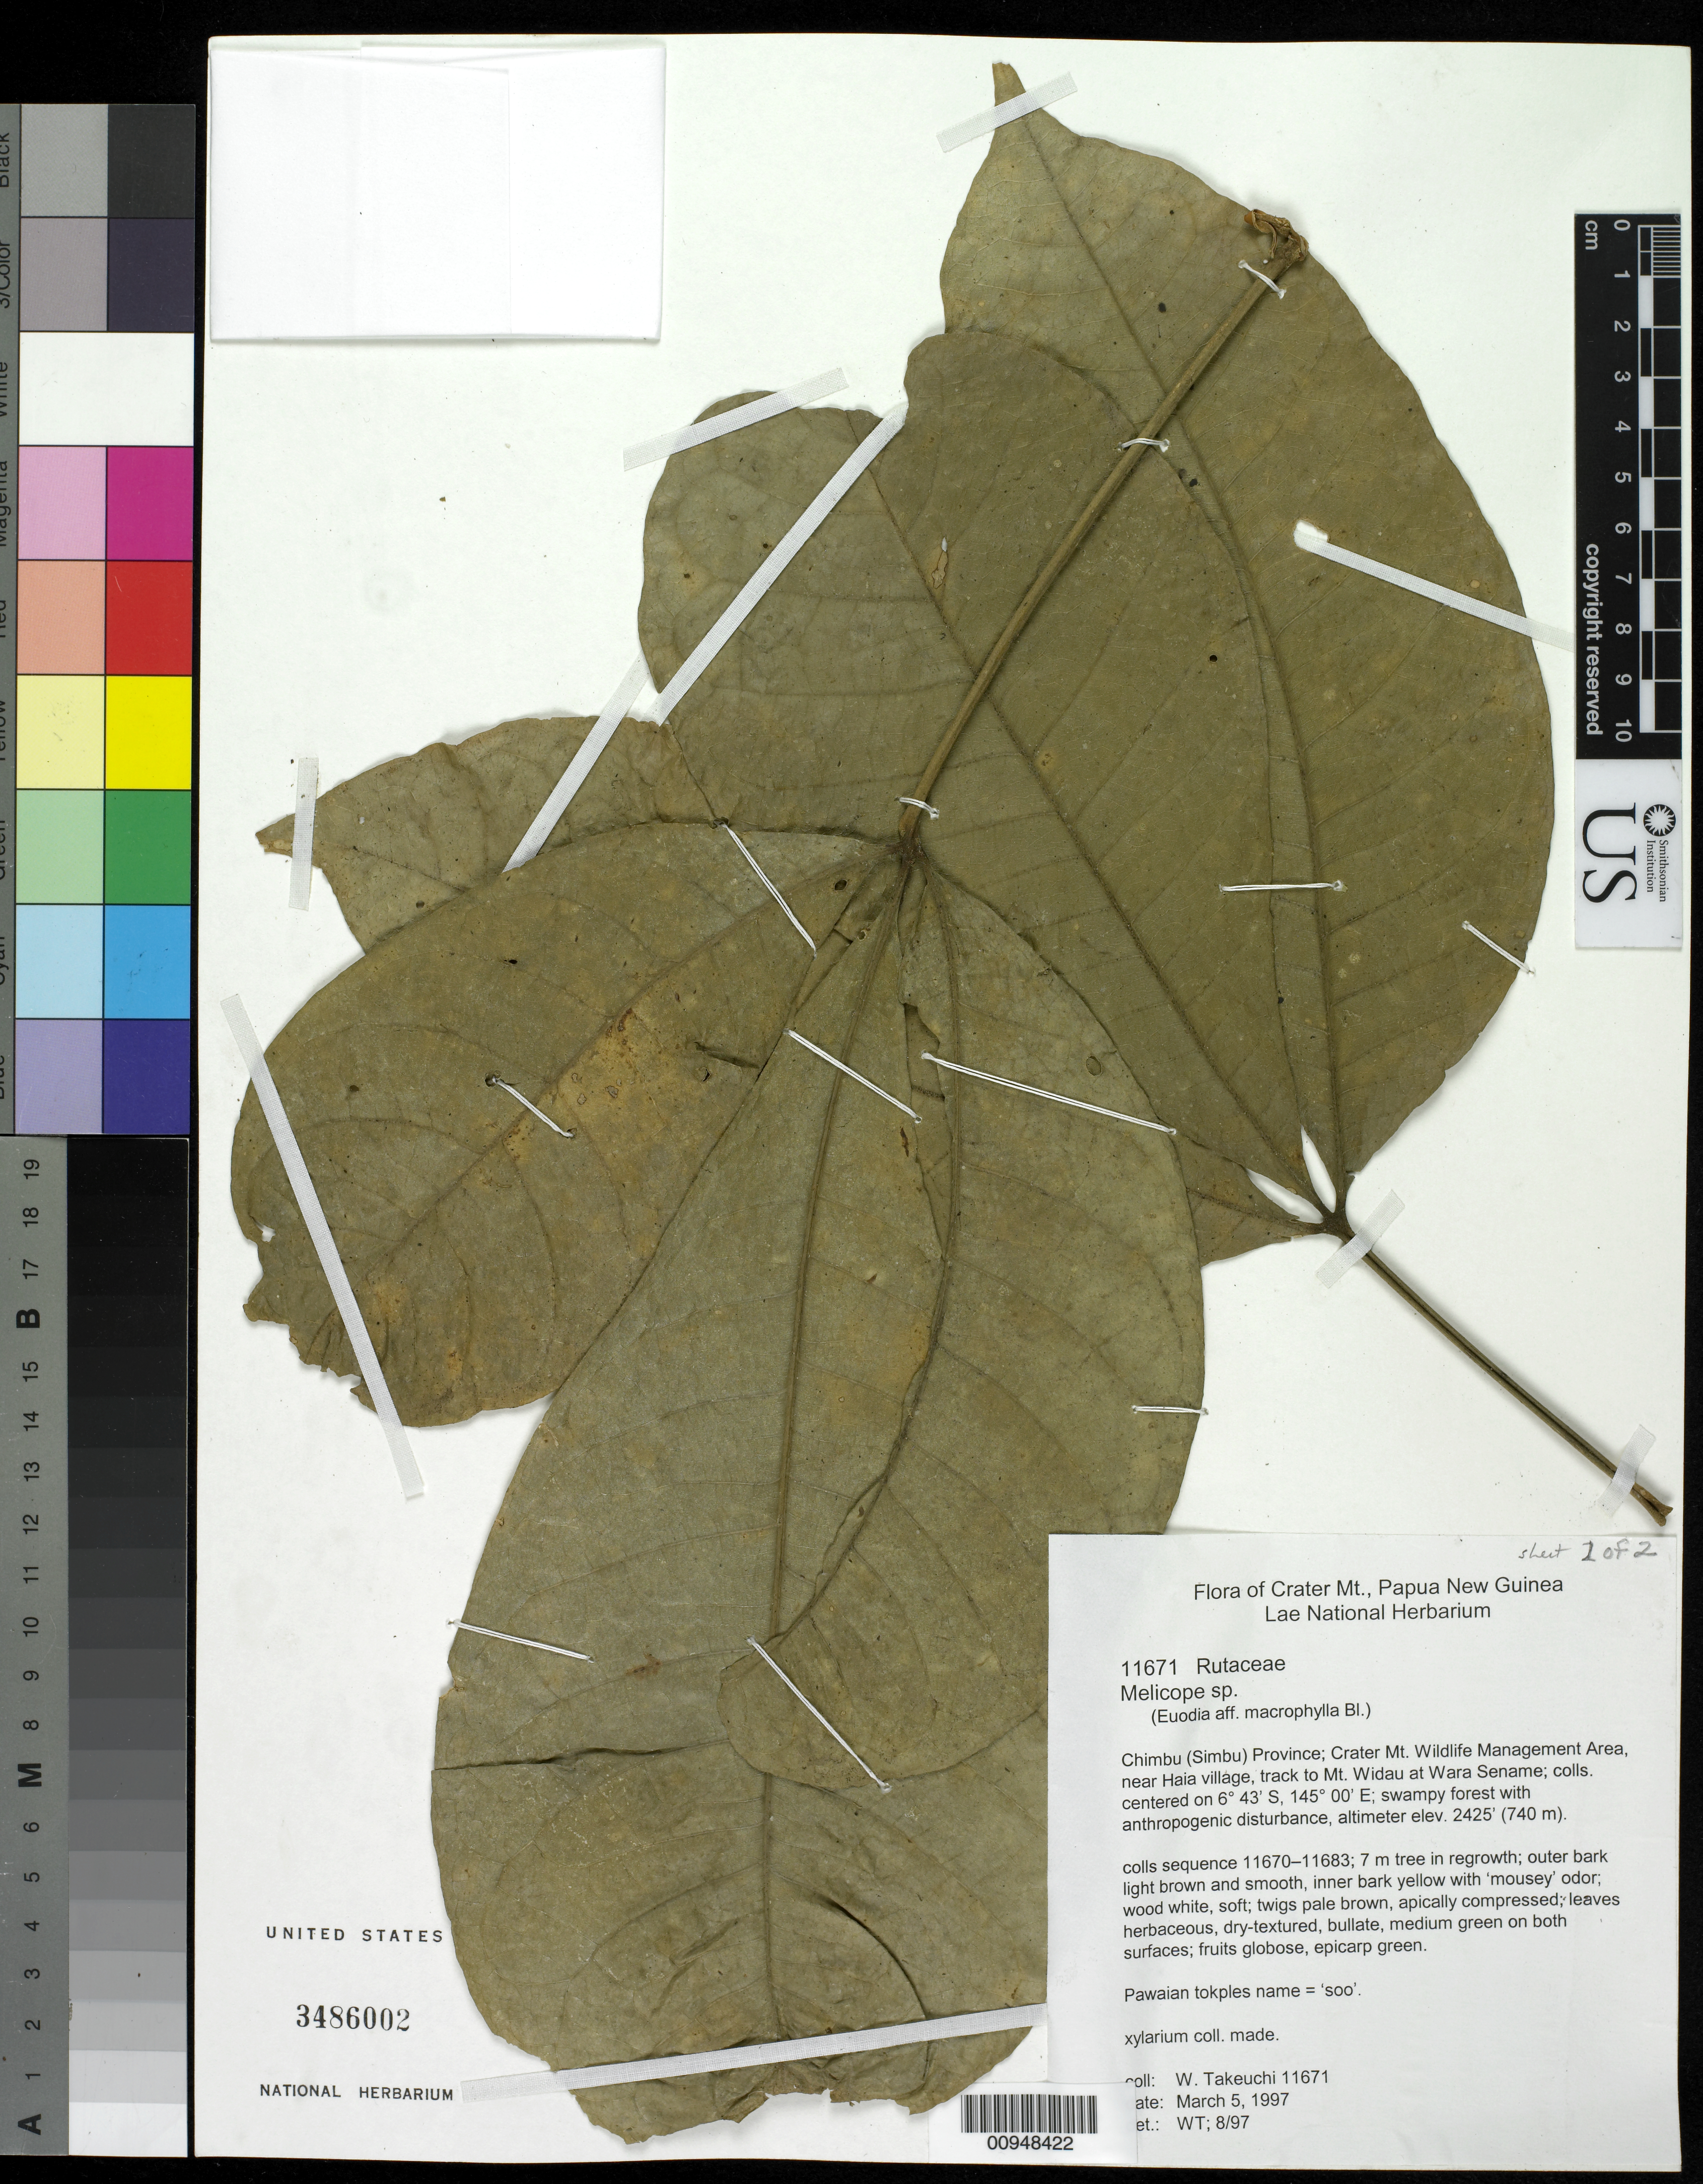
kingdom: Plantae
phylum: Tracheophyta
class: Magnoliopsida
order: Sapindales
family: Rutaceae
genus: Melicope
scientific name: Melicope macrophylla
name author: Merr. & L.M. Perry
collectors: W. N. Takeuchi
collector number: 11671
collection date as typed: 05 Mar 1997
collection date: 1997-03-05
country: Papua New Guinea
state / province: Chimbu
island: New Guinea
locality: Crater Mt. Wildlife Management Area, near Haia village, track to Mt. Widau at Wara Sename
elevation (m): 739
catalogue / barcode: US 3486002